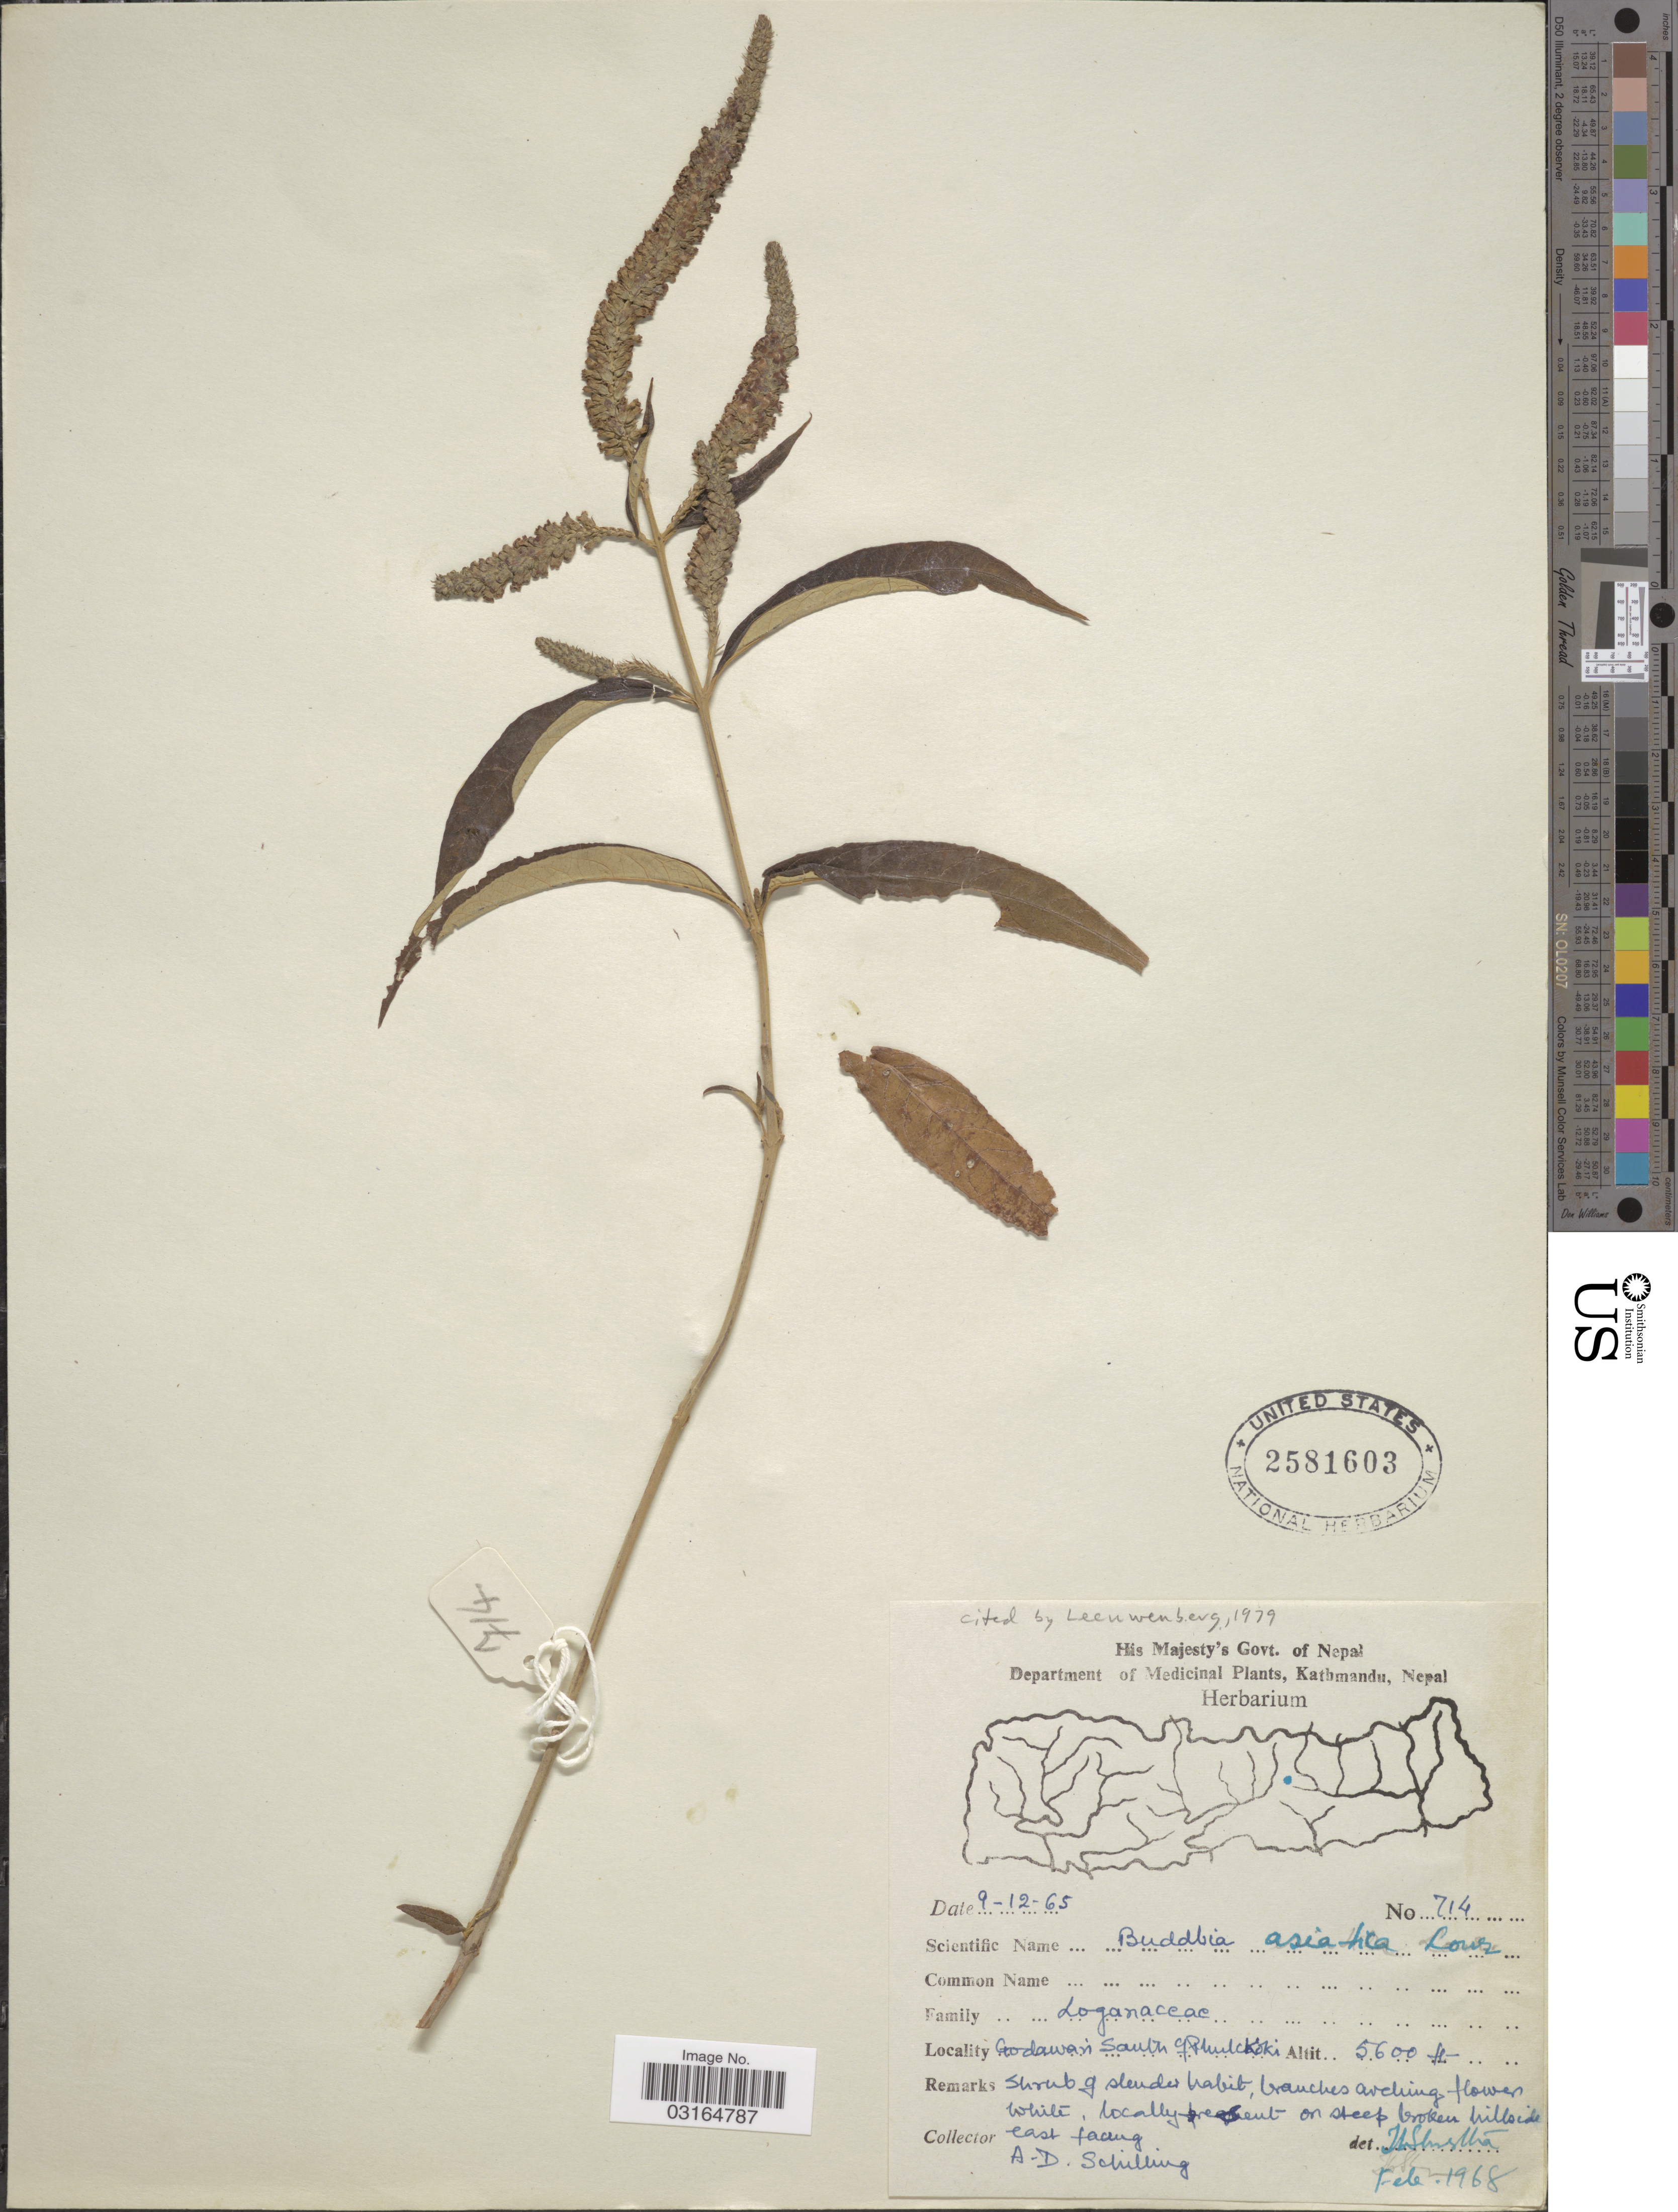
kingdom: Plantae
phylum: Tracheophyta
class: Magnoliopsida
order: Lamiales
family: Scrophulariaceae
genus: Buddleja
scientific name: Buddleja asiatica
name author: Lour.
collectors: A. Schilling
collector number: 714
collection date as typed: Transcribed d/m/y: 9/12/65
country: Nepal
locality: Godawari south of Hulckoki [interpreted].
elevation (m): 1707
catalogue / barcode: US 2581603